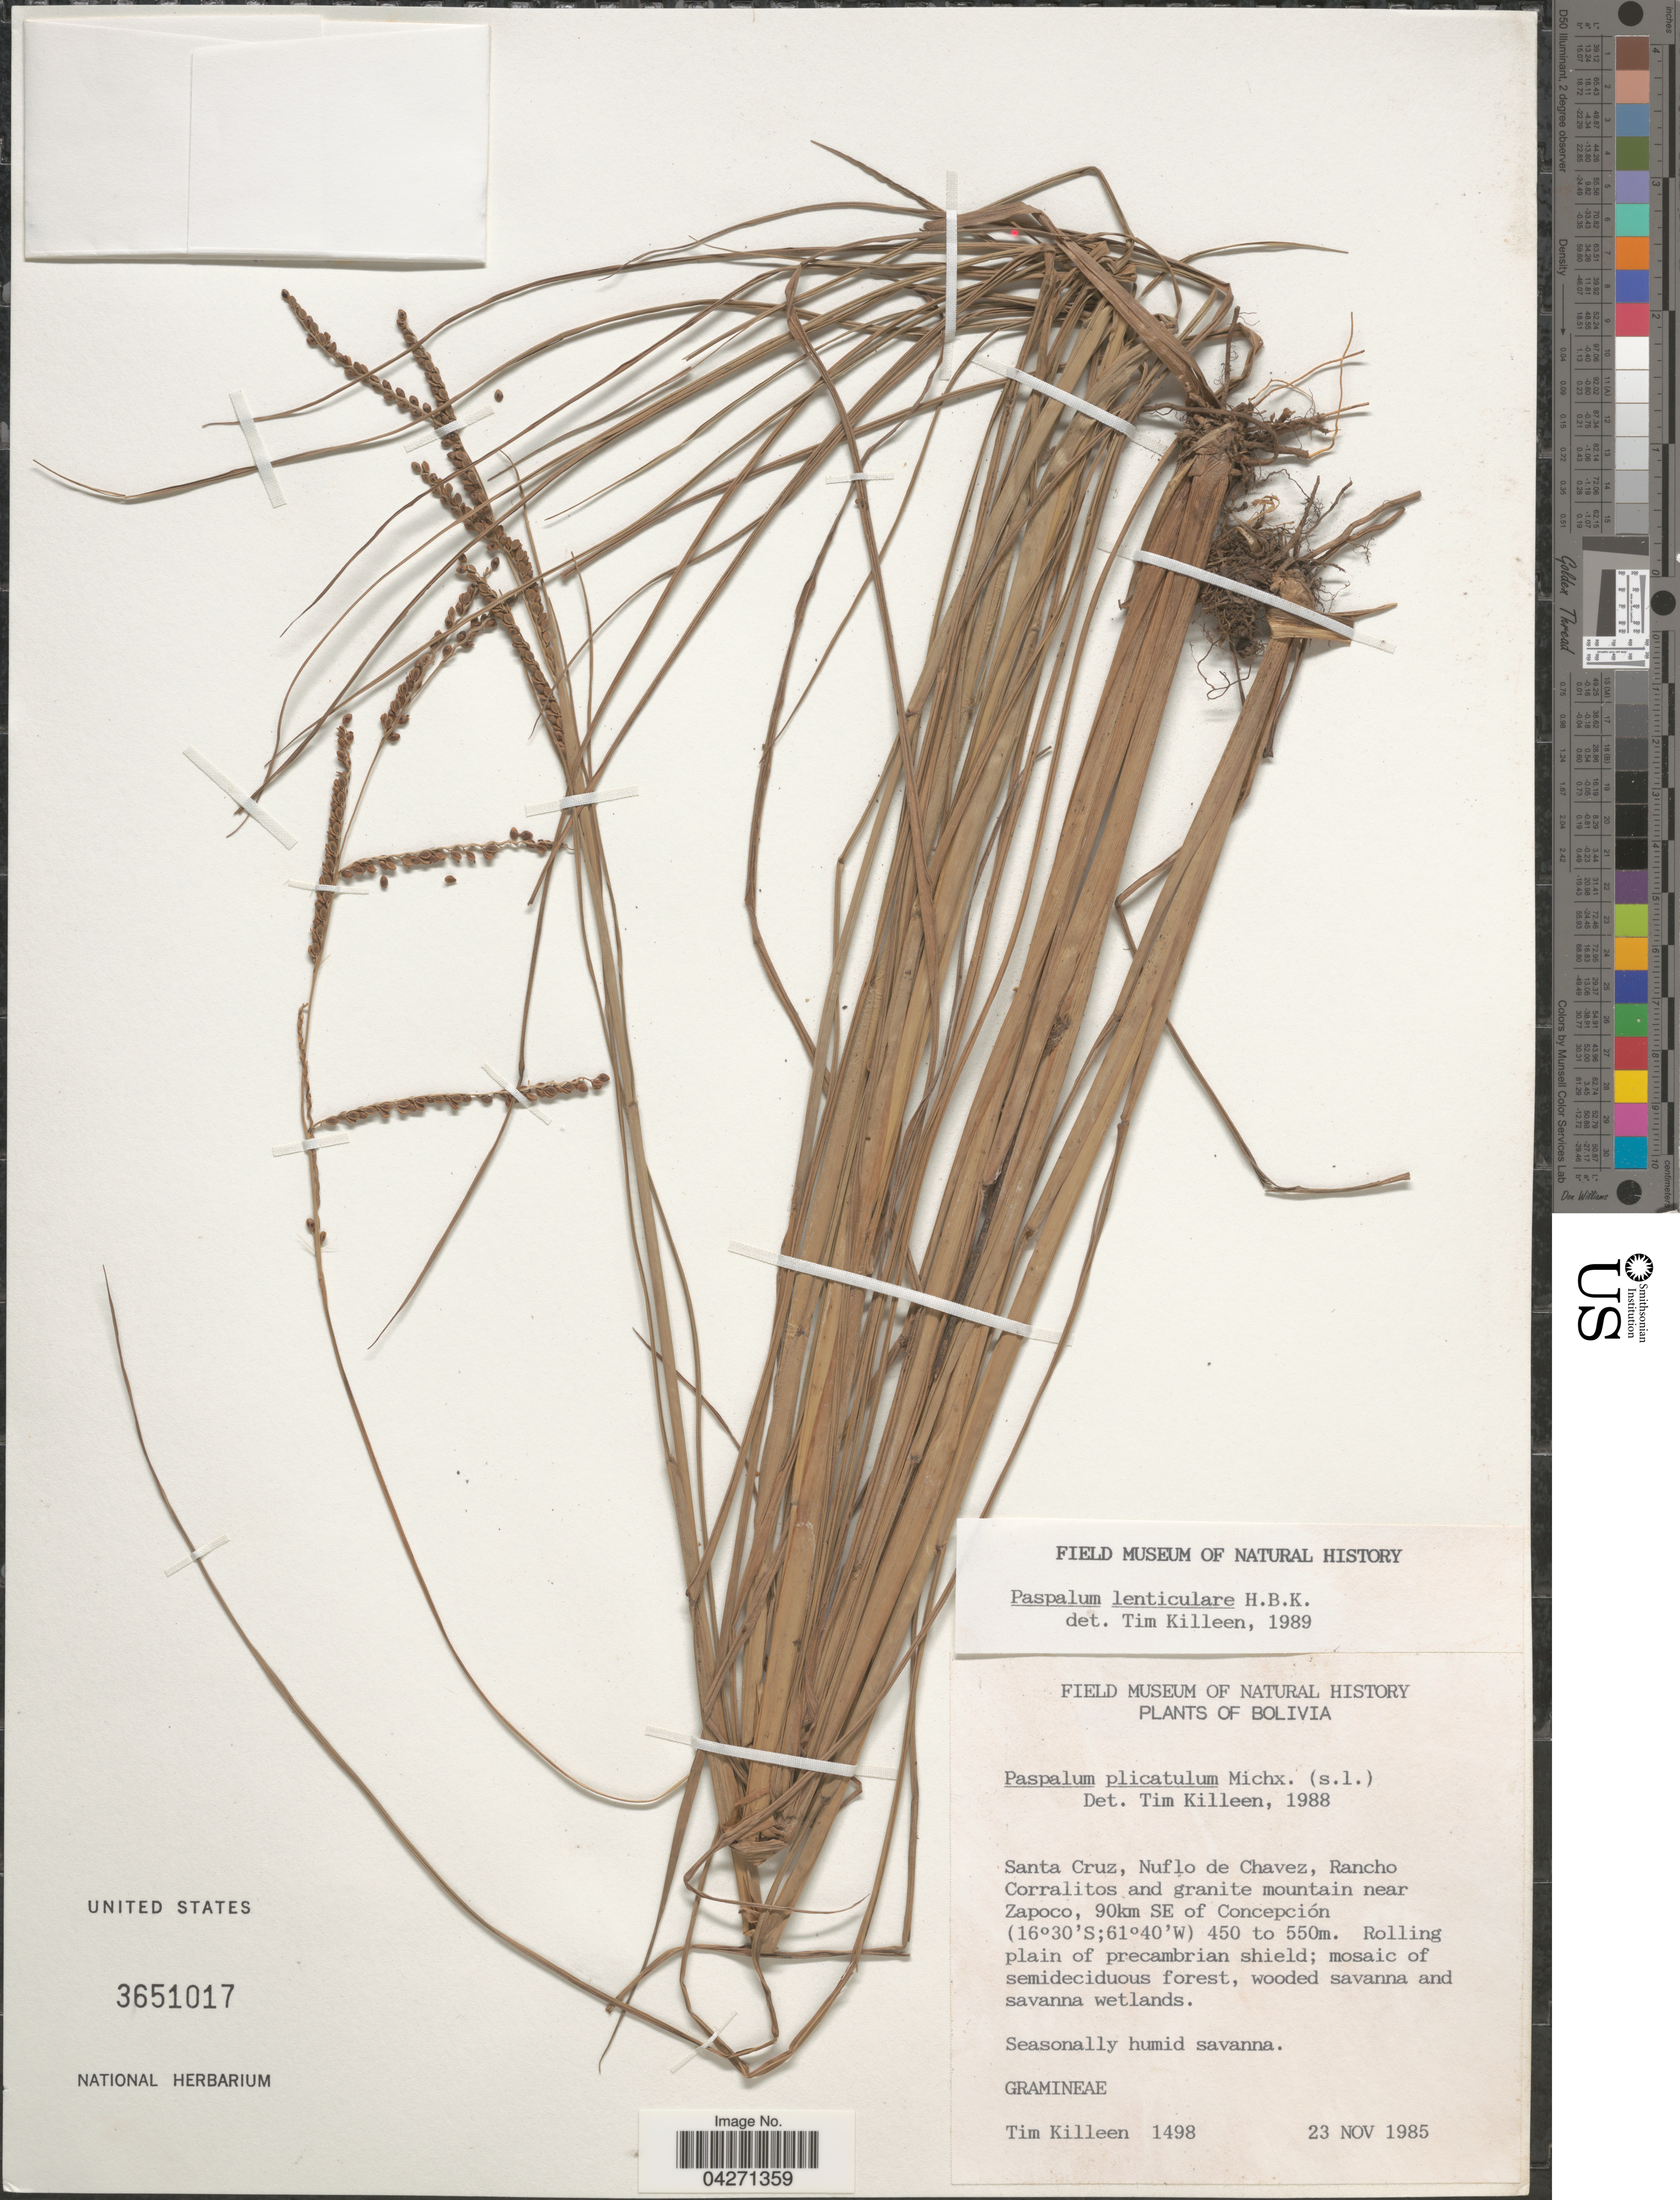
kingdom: Plantae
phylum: Tracheophyta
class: Liliopsida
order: Poales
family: Poaceae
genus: Paspalum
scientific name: Paspalum lenticulare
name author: Kunth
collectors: T. J. Killeen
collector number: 1498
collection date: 1985-11-23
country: Bolivia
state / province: Santa Cruz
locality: Nuflo de Chavez, Rancho Corralitos and bald granite mountain near Zapoco, 90km SE of Concepción.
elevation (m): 450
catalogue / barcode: US 3651017